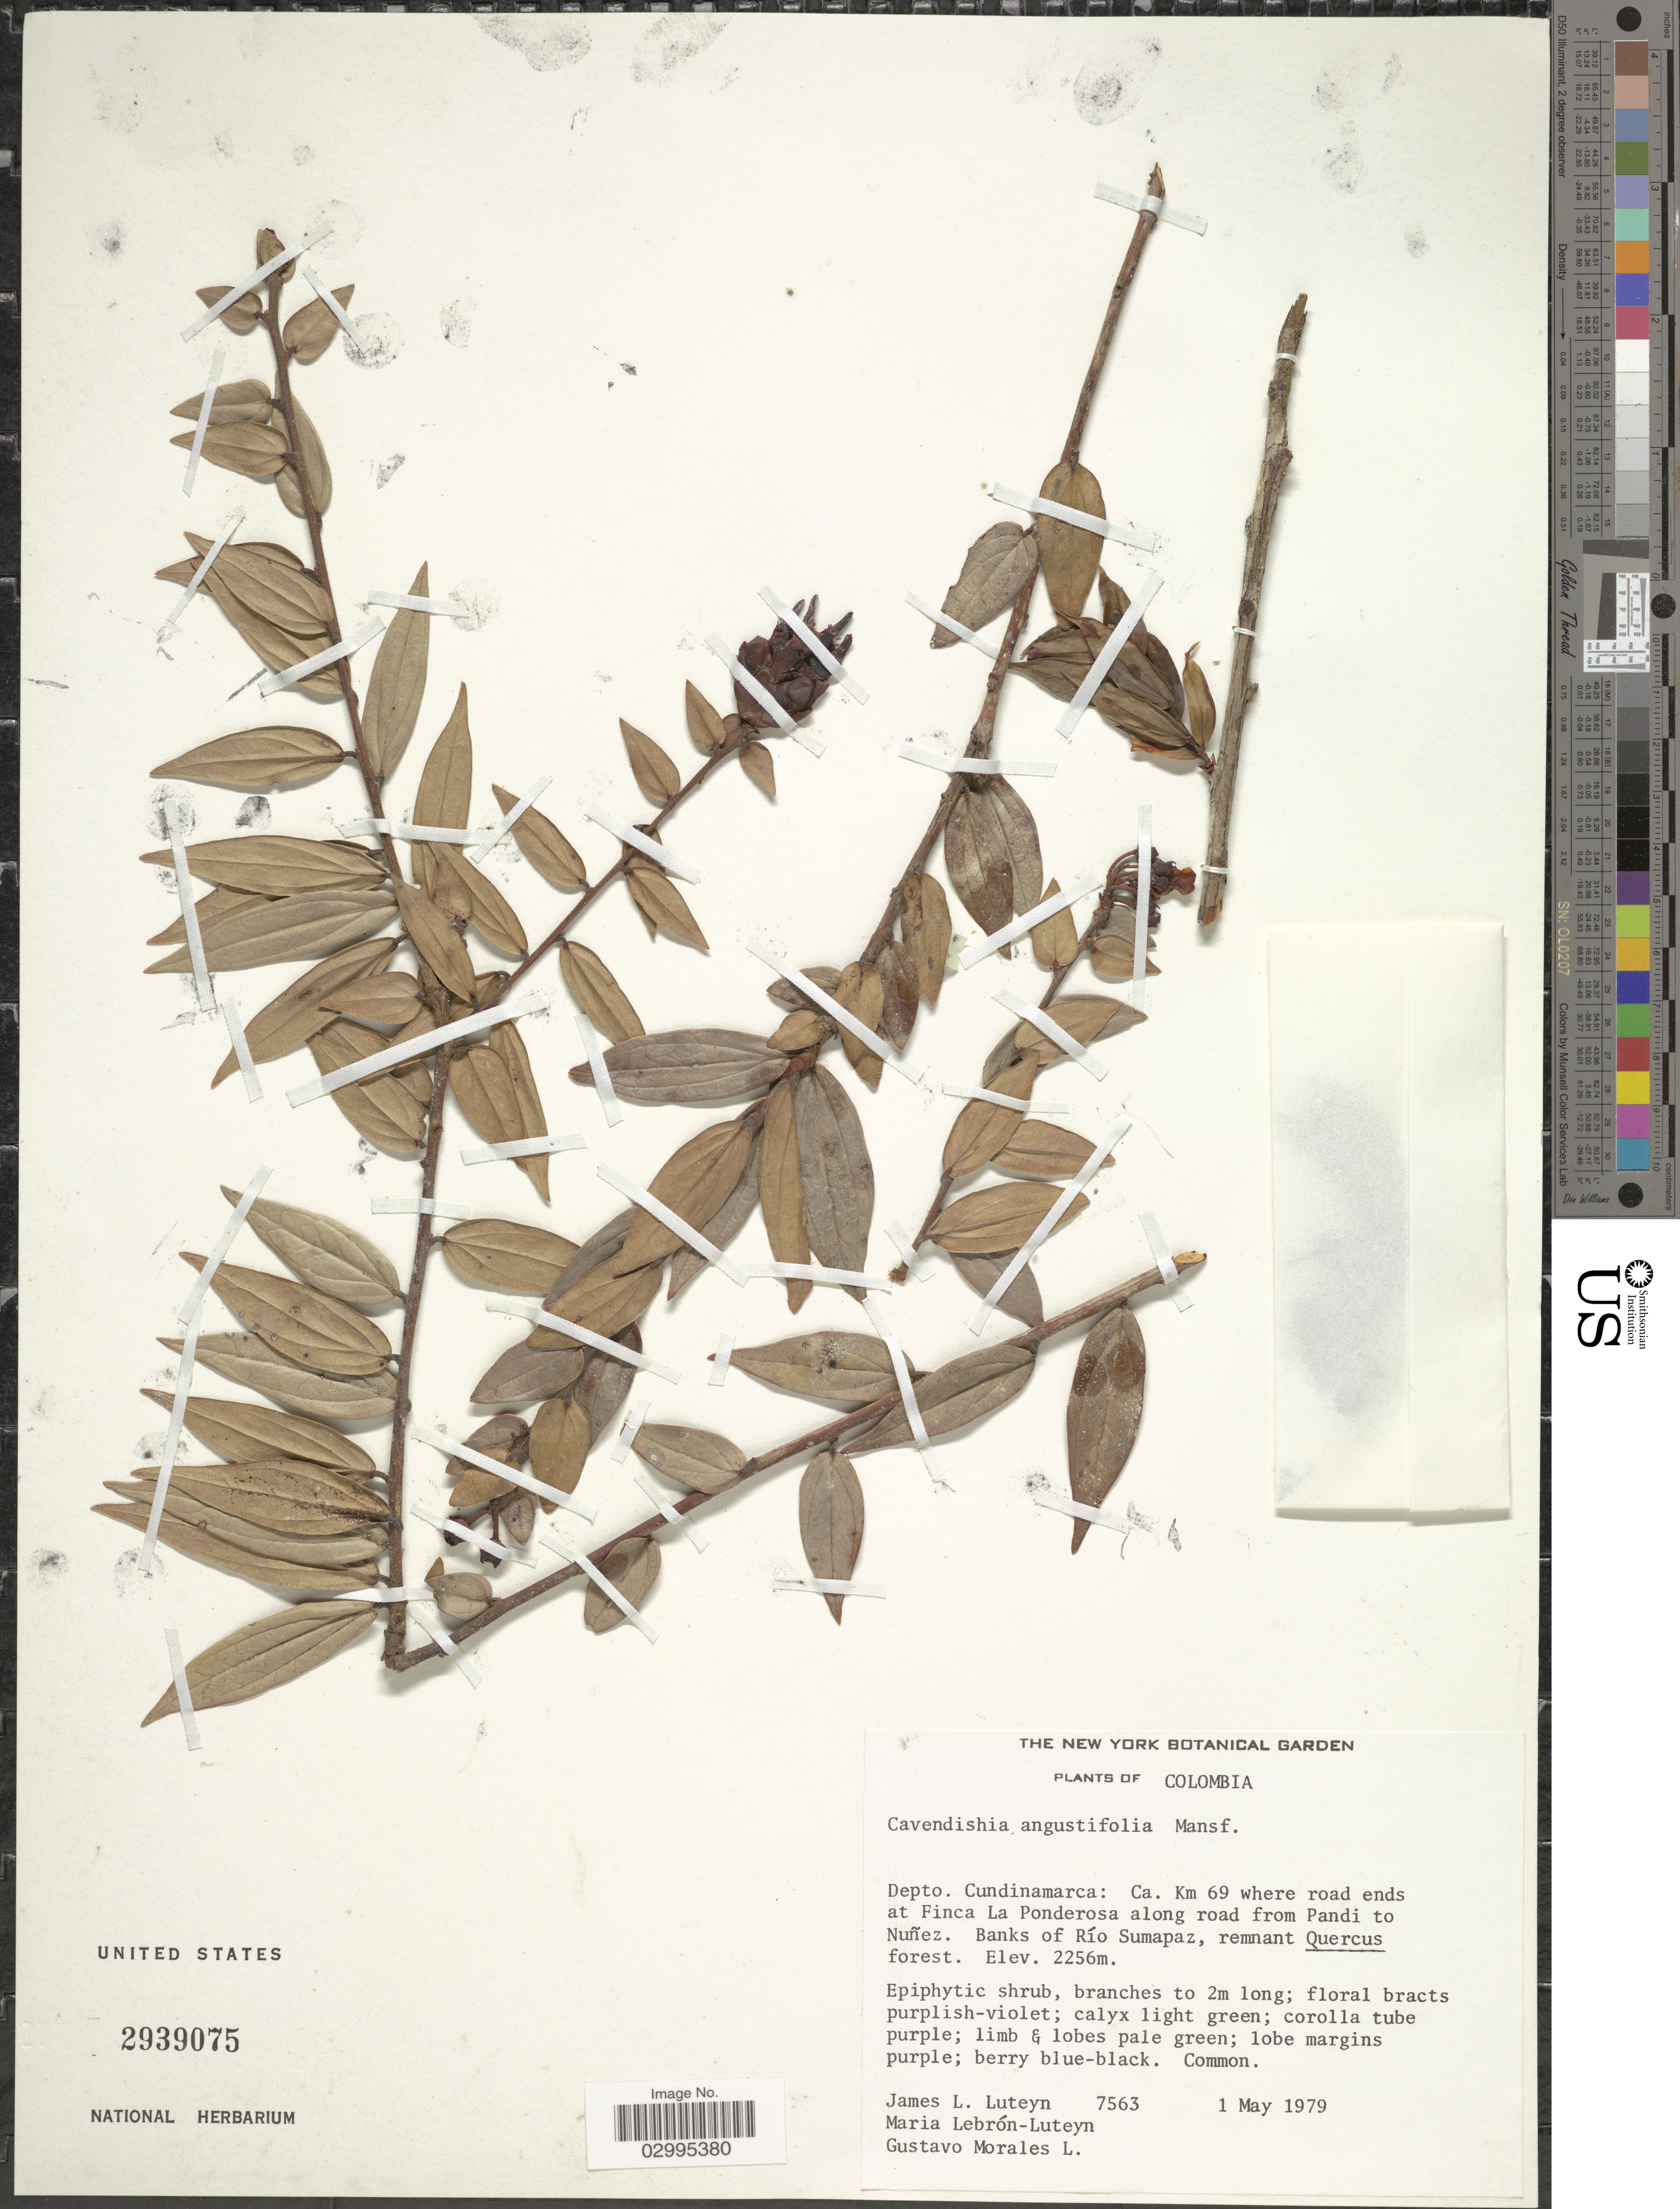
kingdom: Plantae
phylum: Tracheophyta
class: Magnoliopsida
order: Ericales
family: Ericaceae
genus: Cavendishia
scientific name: Cavendishia angustifolia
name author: Mansf.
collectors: J. L. Luteyn, M. L. Lebrón-Luteyn & G. Morales L.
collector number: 7563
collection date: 1979-05-01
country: Colombia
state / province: Cundinamarca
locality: Depto. Cundinamarca: Ca. Km 69 where road ends at Finca La Ponderosa along road from Pandi to Nuñez. Banks of Río Sumapaz.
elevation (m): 2256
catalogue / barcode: US 2939075